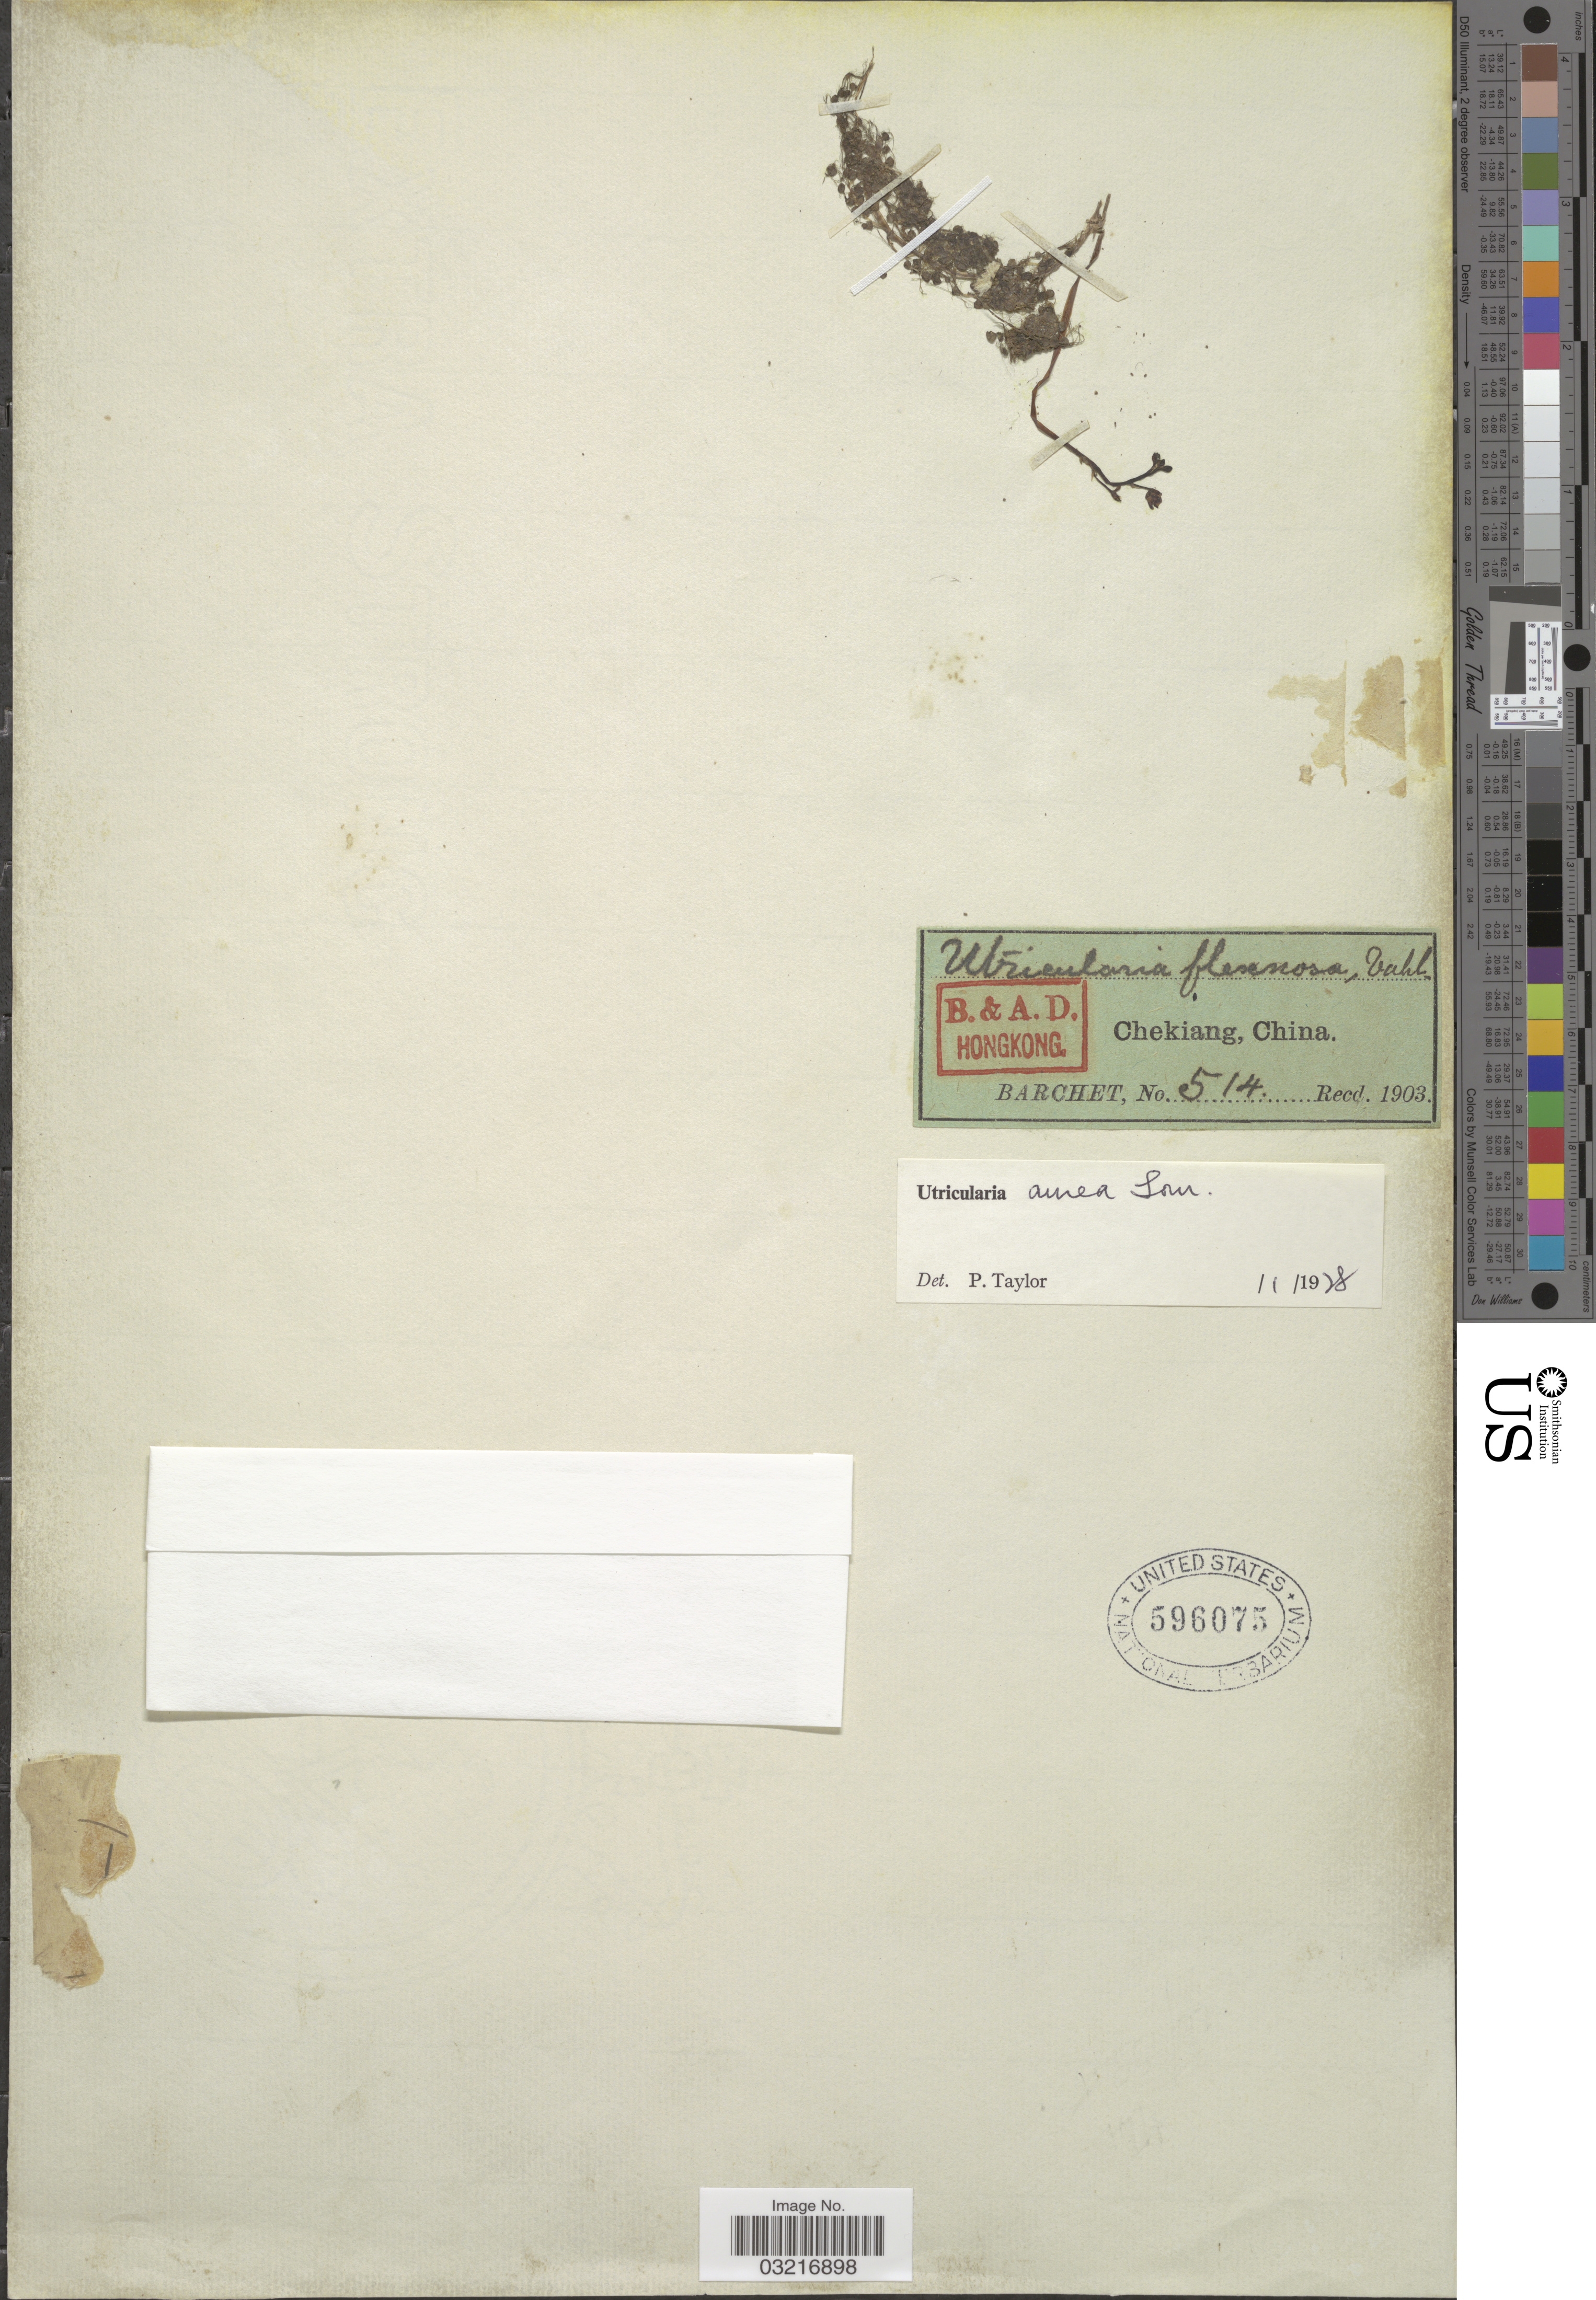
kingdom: Plantae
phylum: Tracheophyta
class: Magnoliopsida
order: Lamiales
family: Lentibulariaceae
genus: Utricularia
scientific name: Utricularia aurea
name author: Lour.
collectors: Barchet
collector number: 514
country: China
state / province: Zhejiang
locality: Chekiang.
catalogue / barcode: US 596075